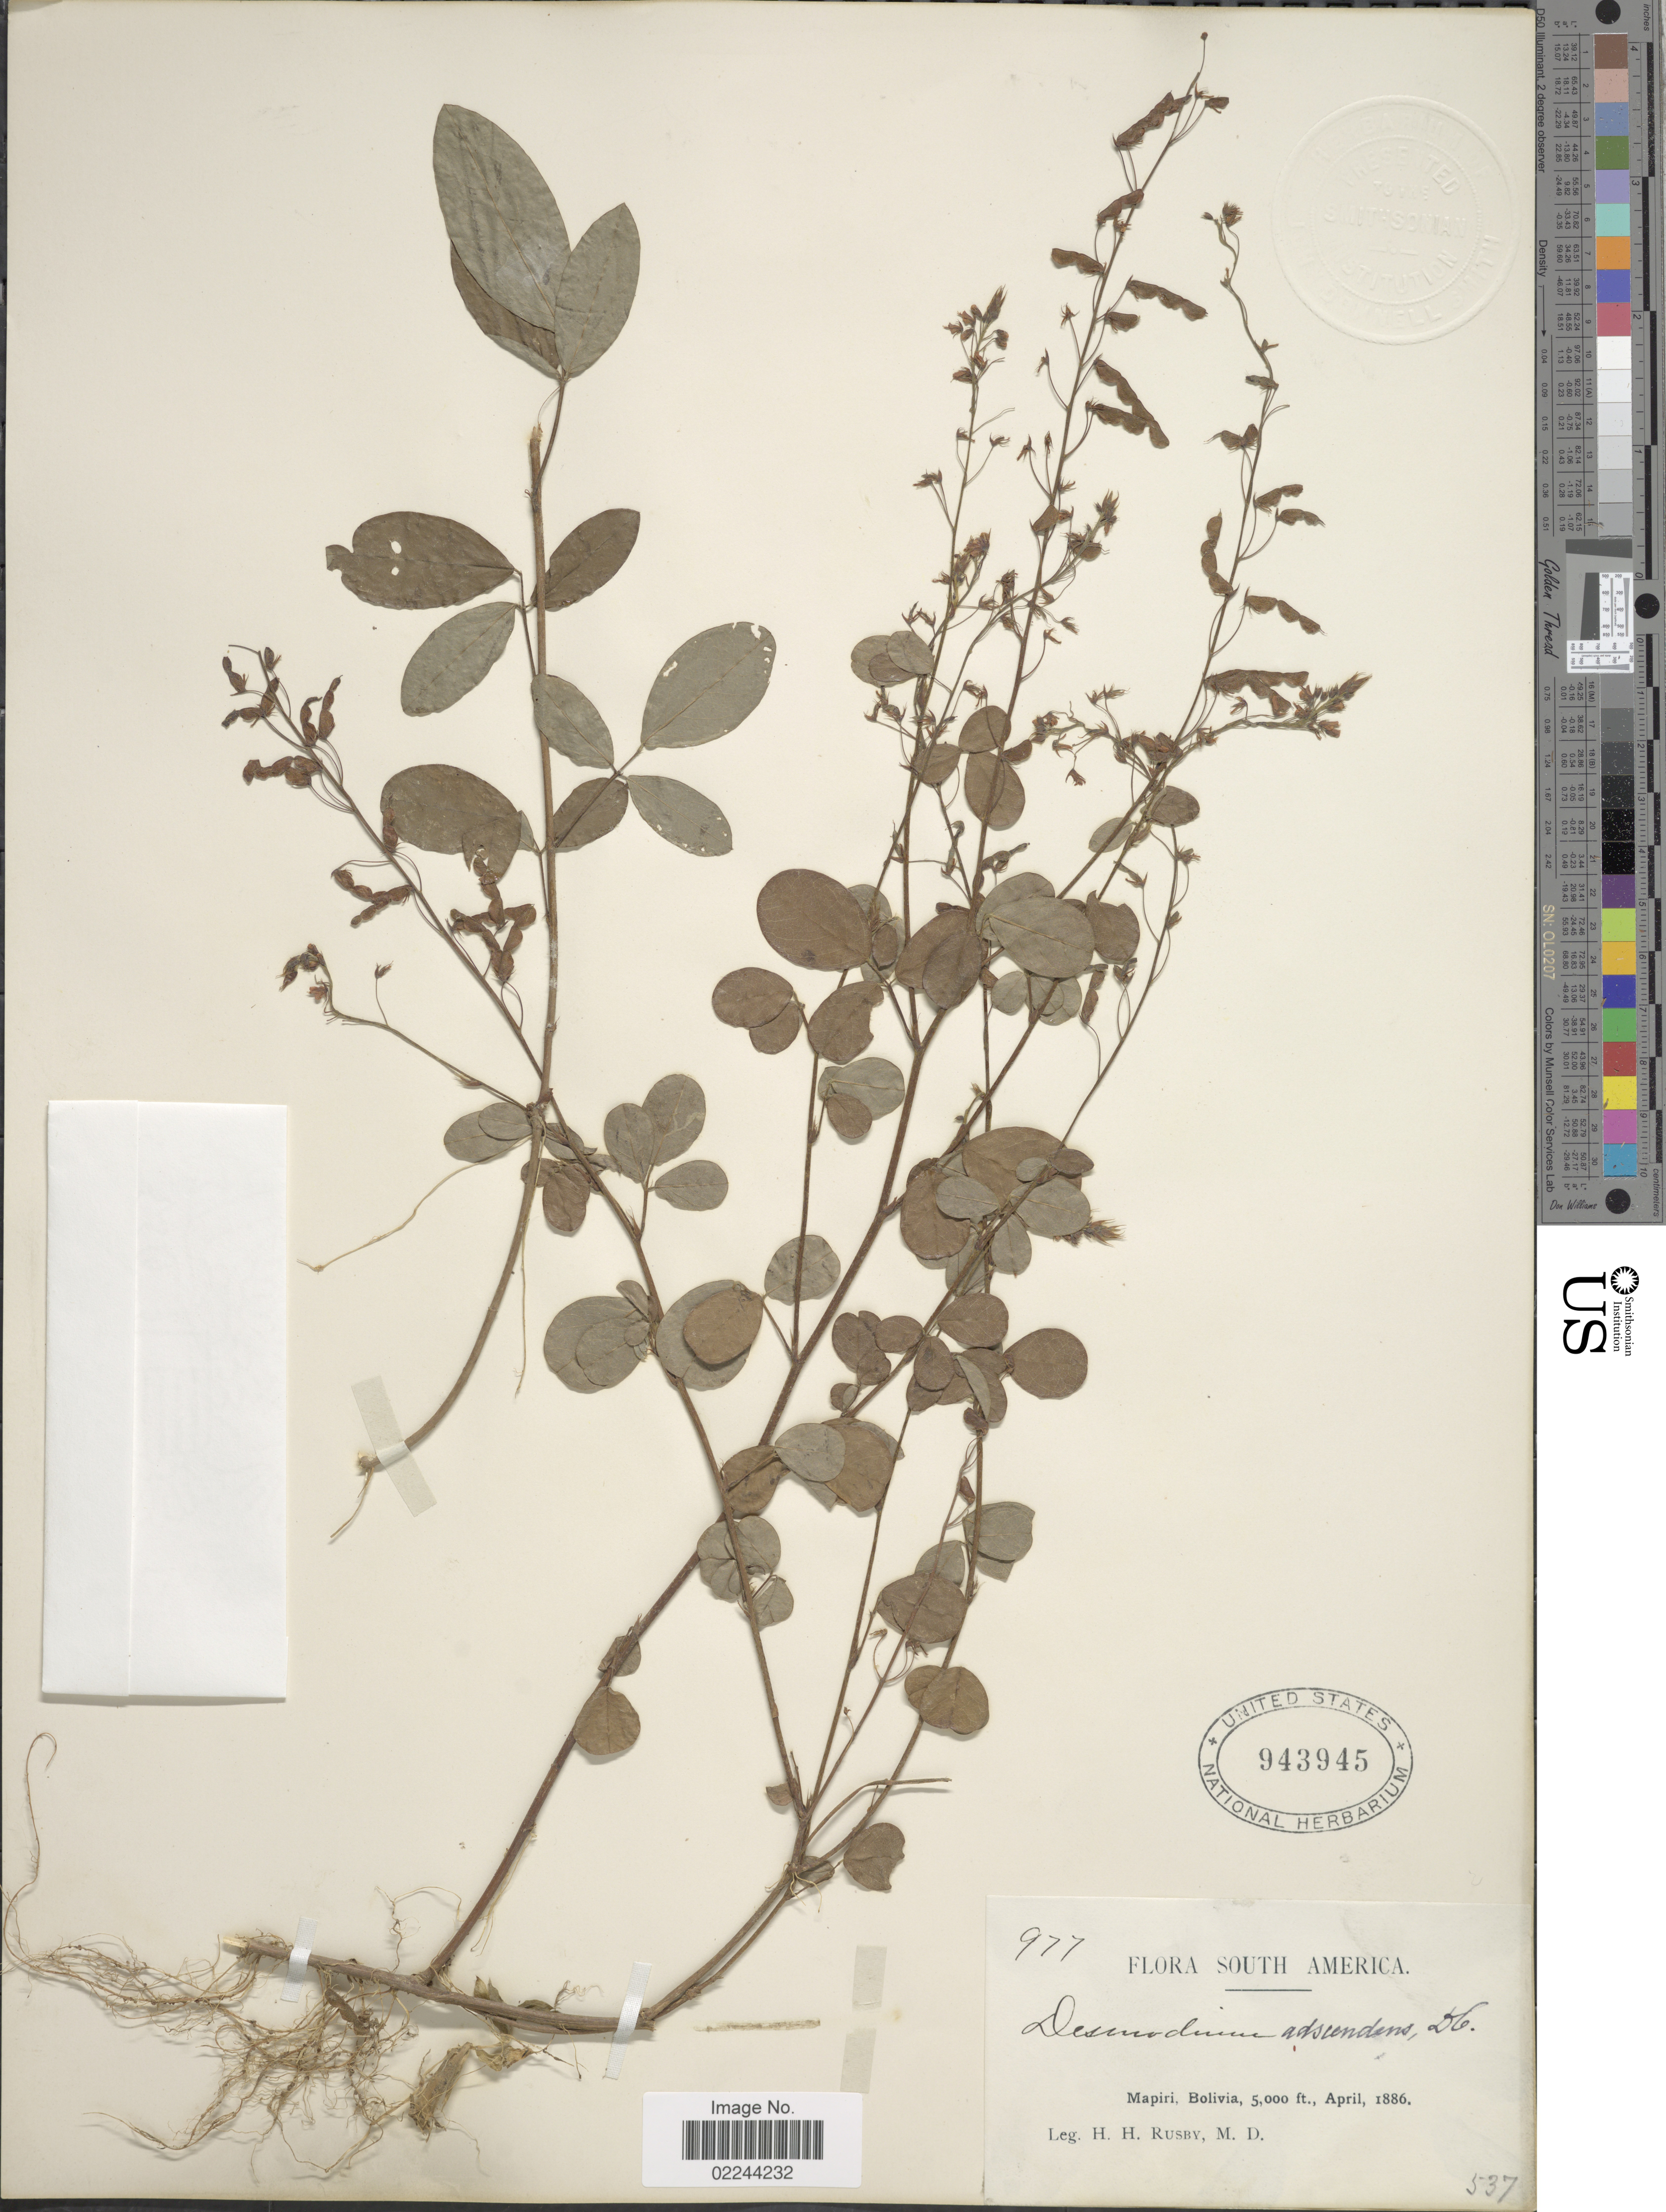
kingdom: Plantae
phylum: Tracheophyta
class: Magnoliopsida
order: Fabales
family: Fabaceae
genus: Grona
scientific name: Grona adscendens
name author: (Sw.) H. Ohashi & K. Ohashi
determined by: Strong, Mark T., (BOT), Smithsonian Institution - National Museum of Natural History (UNITED STATES)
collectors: H. H. Rusby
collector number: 977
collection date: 1886-04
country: Bolivia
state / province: La Páz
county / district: Larecaja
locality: Mapiri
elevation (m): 1524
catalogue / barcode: US 943945